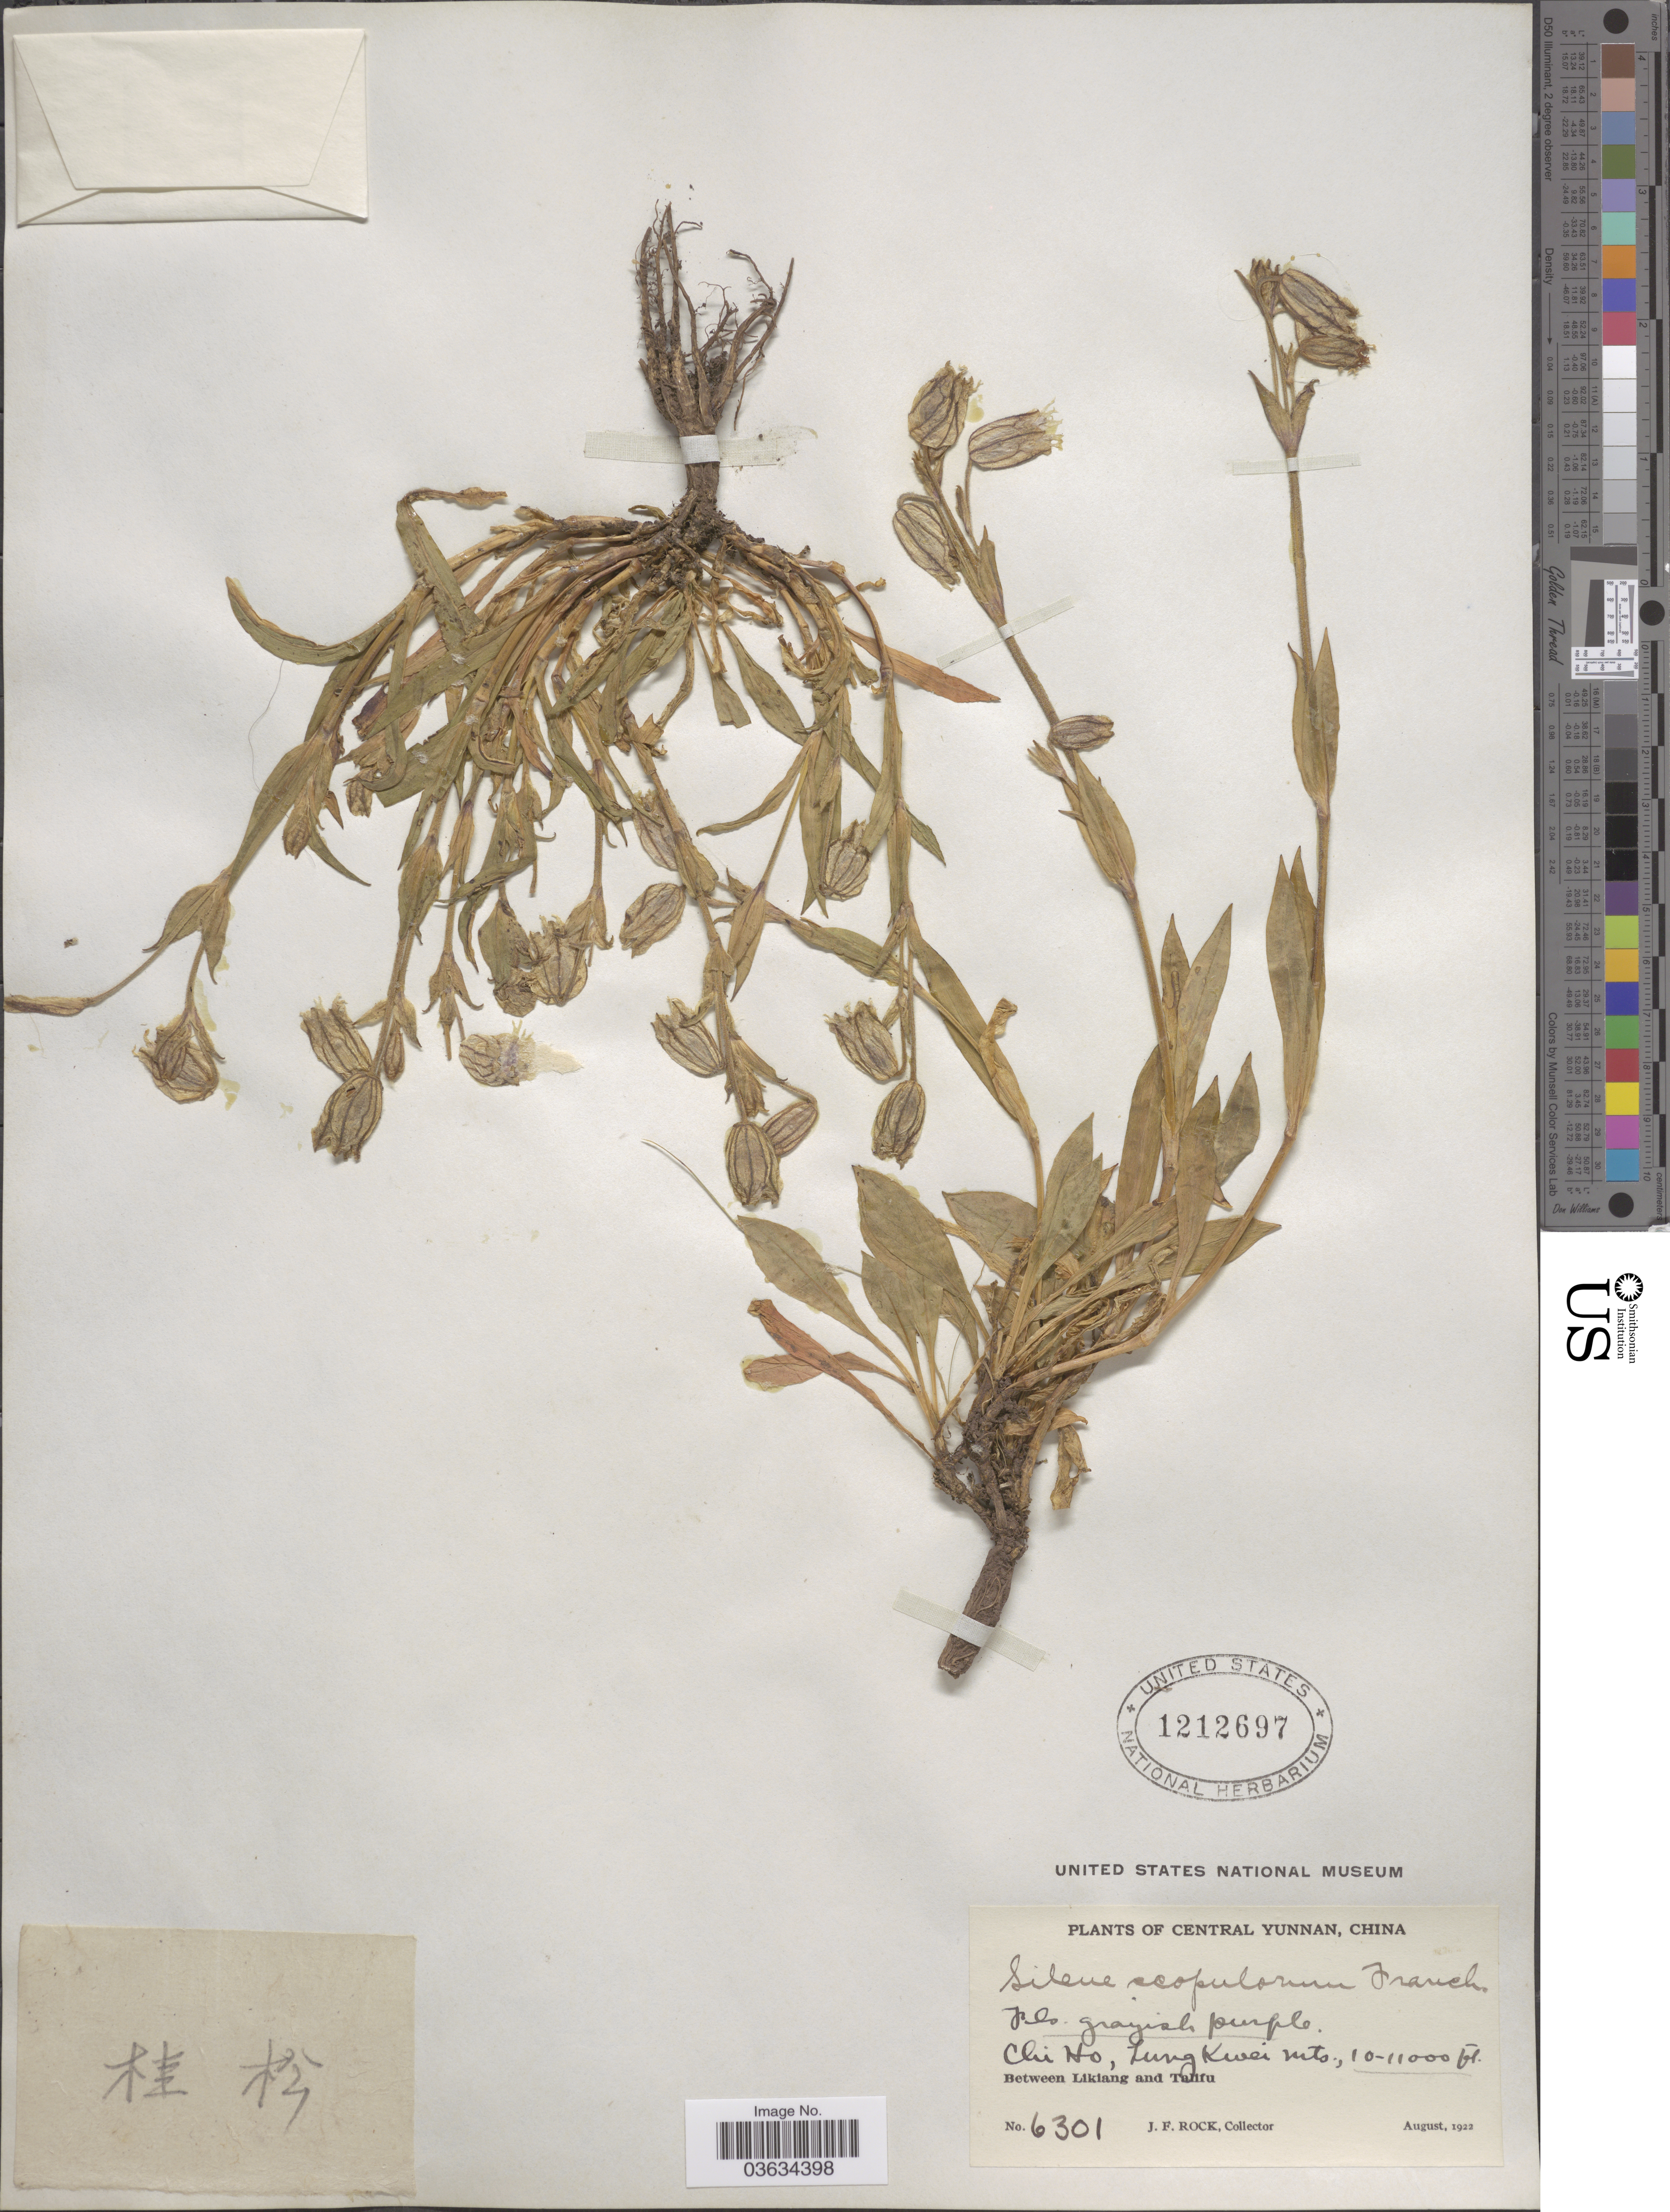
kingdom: Plantae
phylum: Tracheophyta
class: Magnoliopsida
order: Caryophyllales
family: Caryophyllaceae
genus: Silene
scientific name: Silene scopulorum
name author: Franch.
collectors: J. Rock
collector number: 6301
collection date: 1922-08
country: China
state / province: Yunnan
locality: Central Yunnan. Chi Ho, Lung Kwei Mts. Between Likiang and Talifu.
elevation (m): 3048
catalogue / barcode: US 1212697